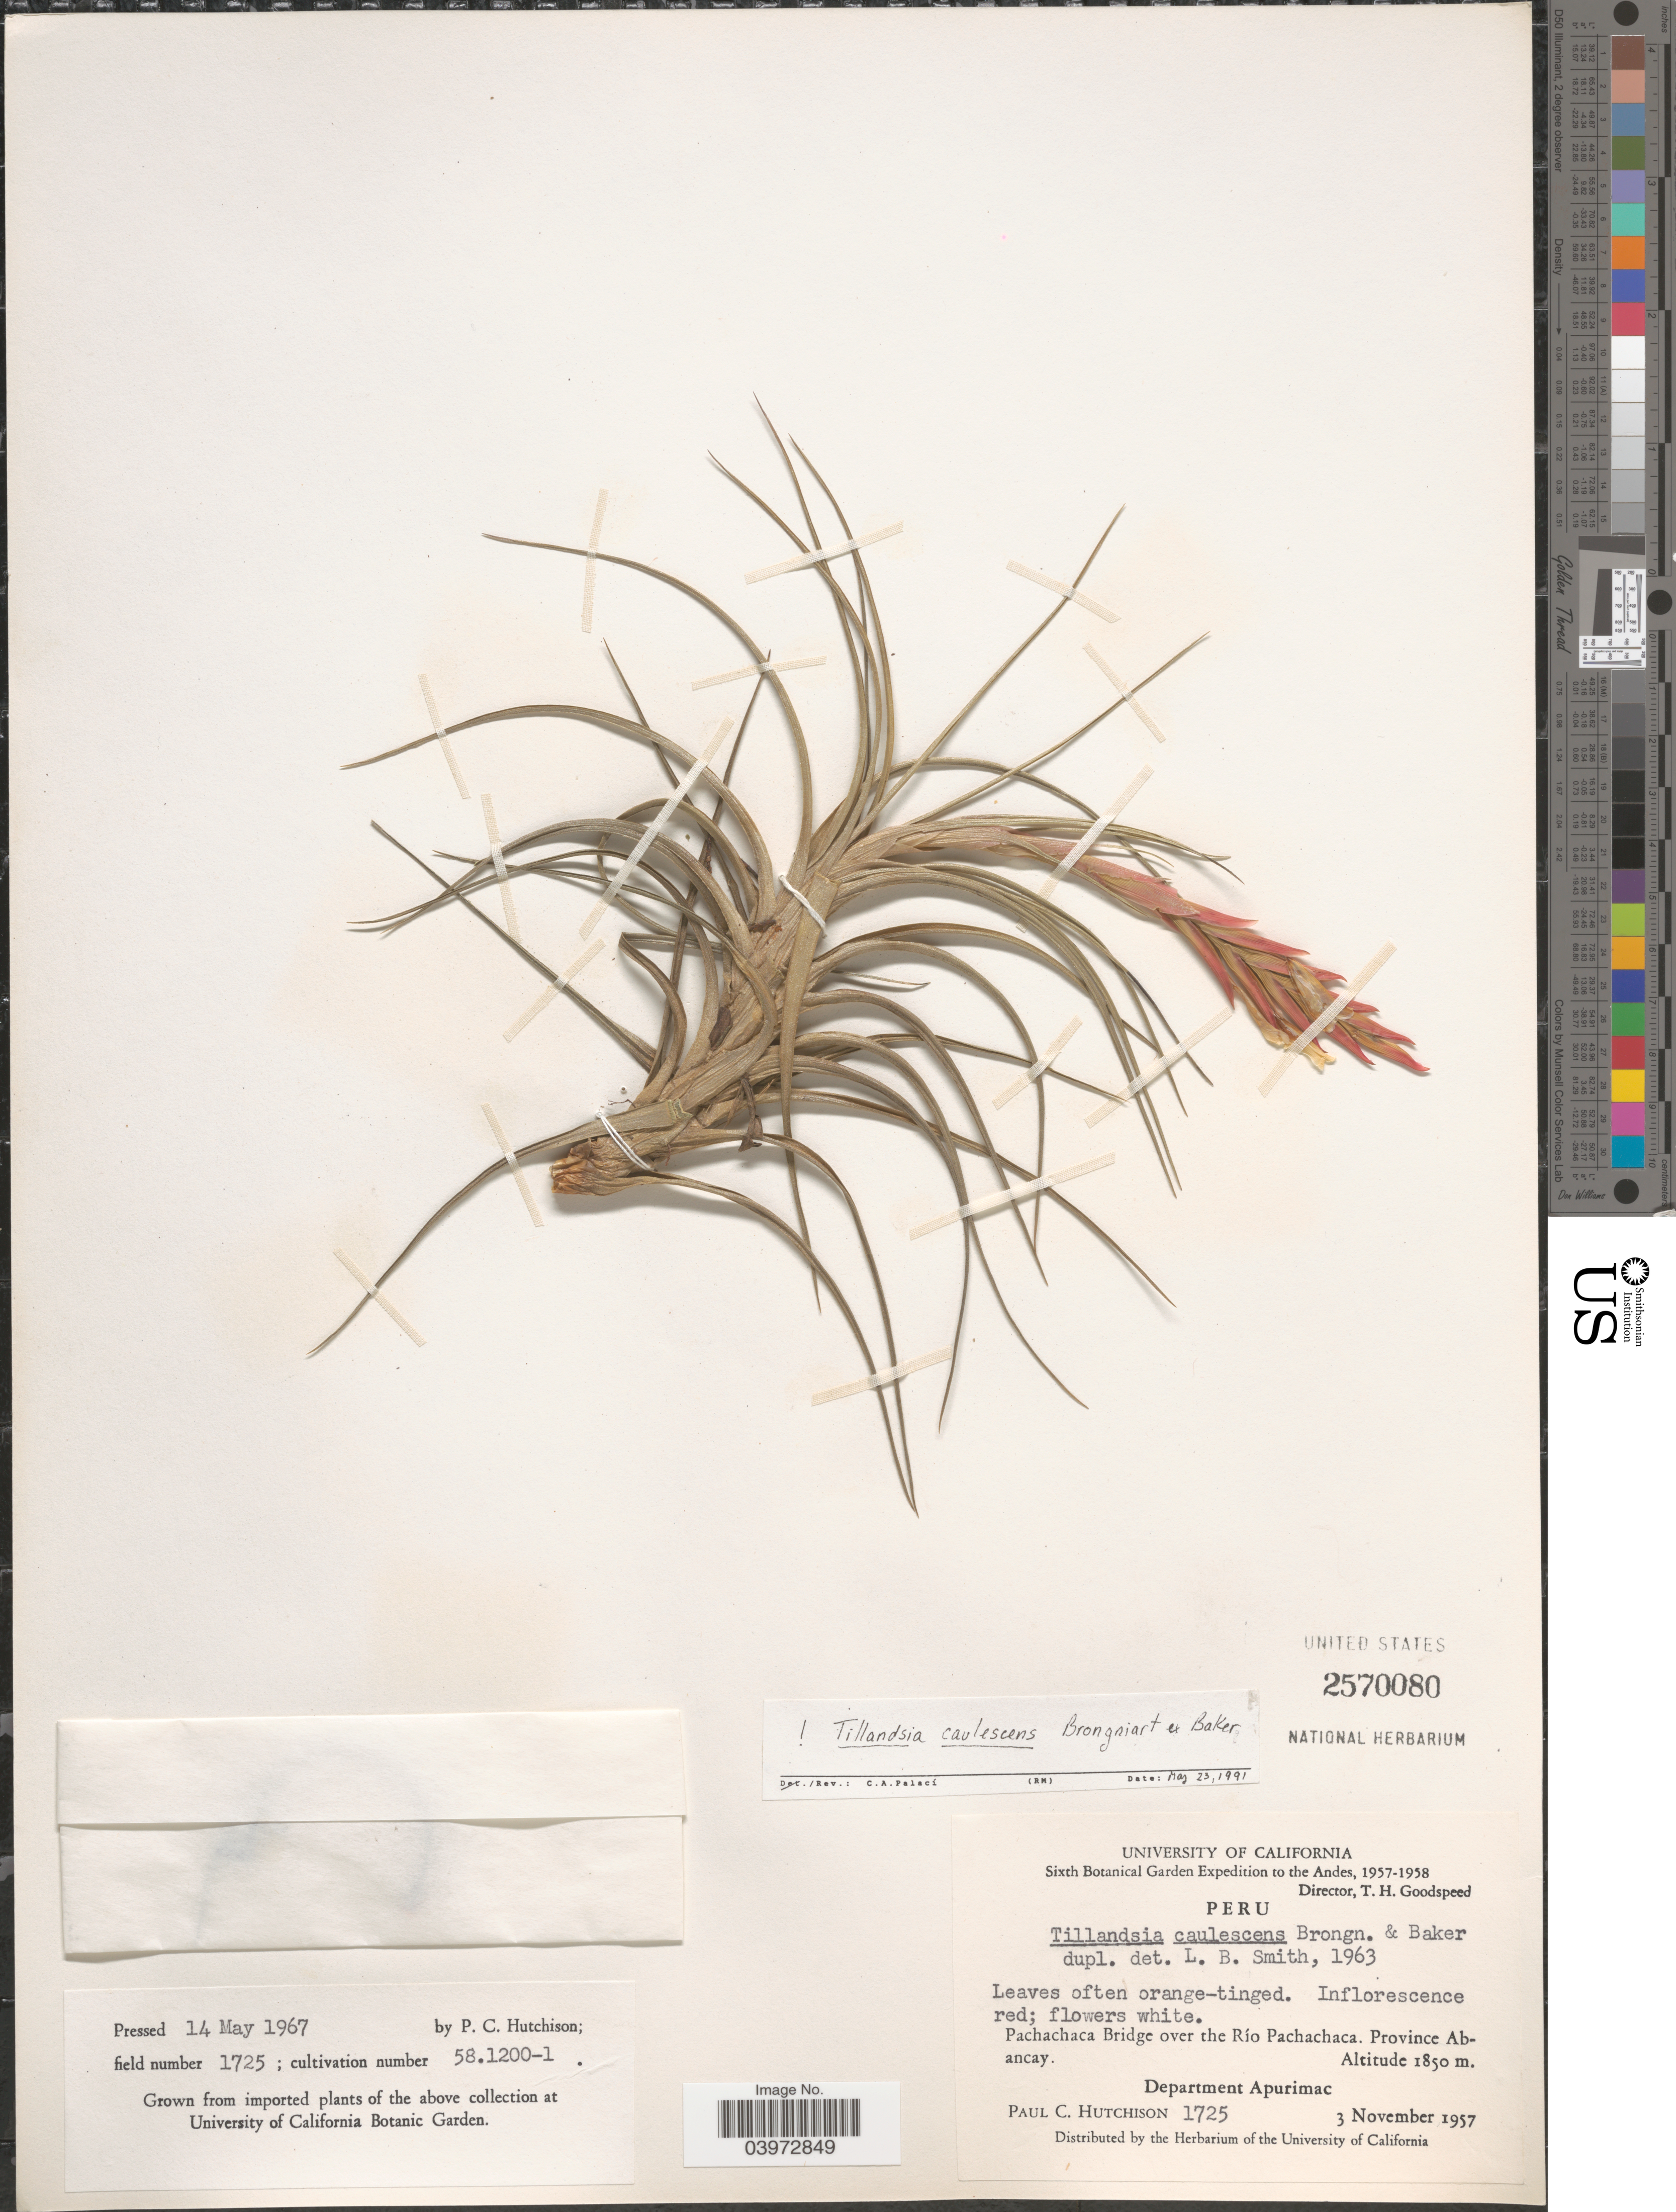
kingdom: Plantae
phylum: Tracheophyta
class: Liliopsida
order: Poales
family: Bromeliaceae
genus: Tillandsia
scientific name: Tillandsia caulescens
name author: Brongn. ex Baker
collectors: P. C. Hutchison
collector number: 1725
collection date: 1957-11-03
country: Peru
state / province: Apurímac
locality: Sixth Botanical Garden Expedition to the Andes, 1957-1958.Pachachaca Bridge over the Río Pachachaca. Province Abancay. Department Apurimac.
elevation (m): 1850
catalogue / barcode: US 2570080